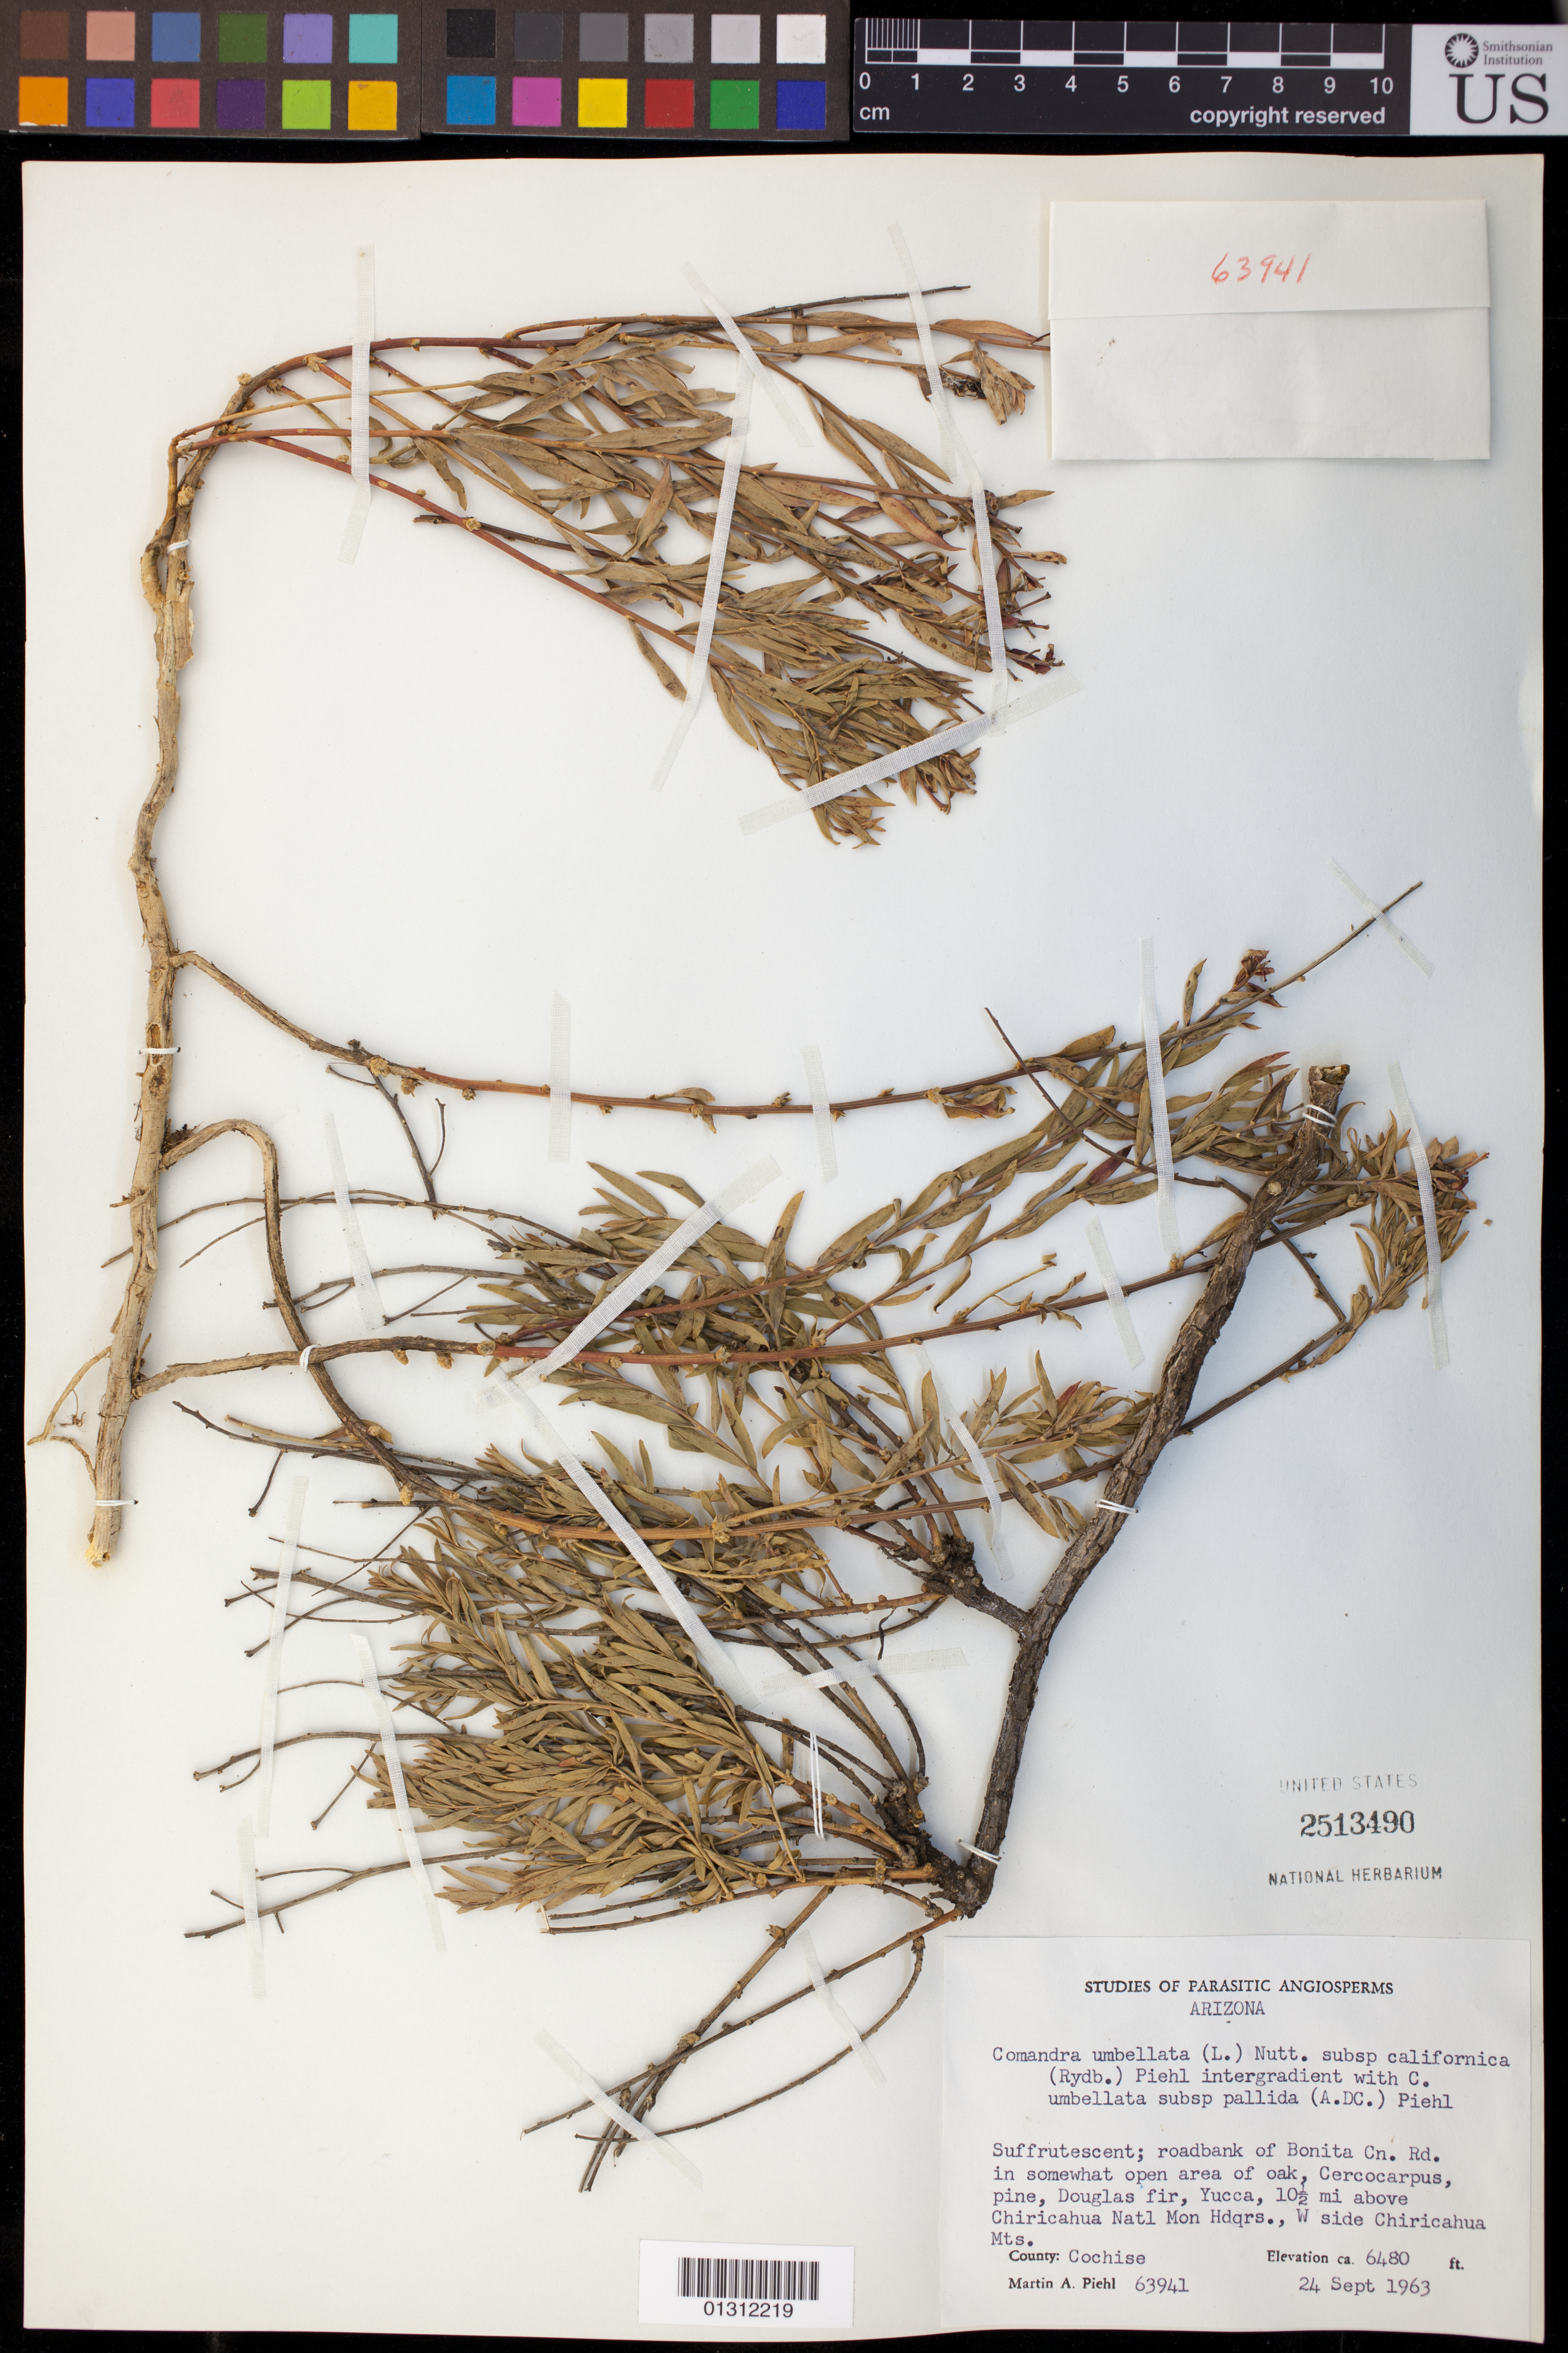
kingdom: Plantae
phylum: Tracheophyta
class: Magnoliopsida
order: Santalales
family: Comandraceae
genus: Comandra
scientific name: Comandra umbellata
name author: (L.) Nutt.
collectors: M. Piehl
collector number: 63941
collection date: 1963-09-24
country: United States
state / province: Arizona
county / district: Cochise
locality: Bonita Cn. Rd.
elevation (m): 1975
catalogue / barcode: US 2513490